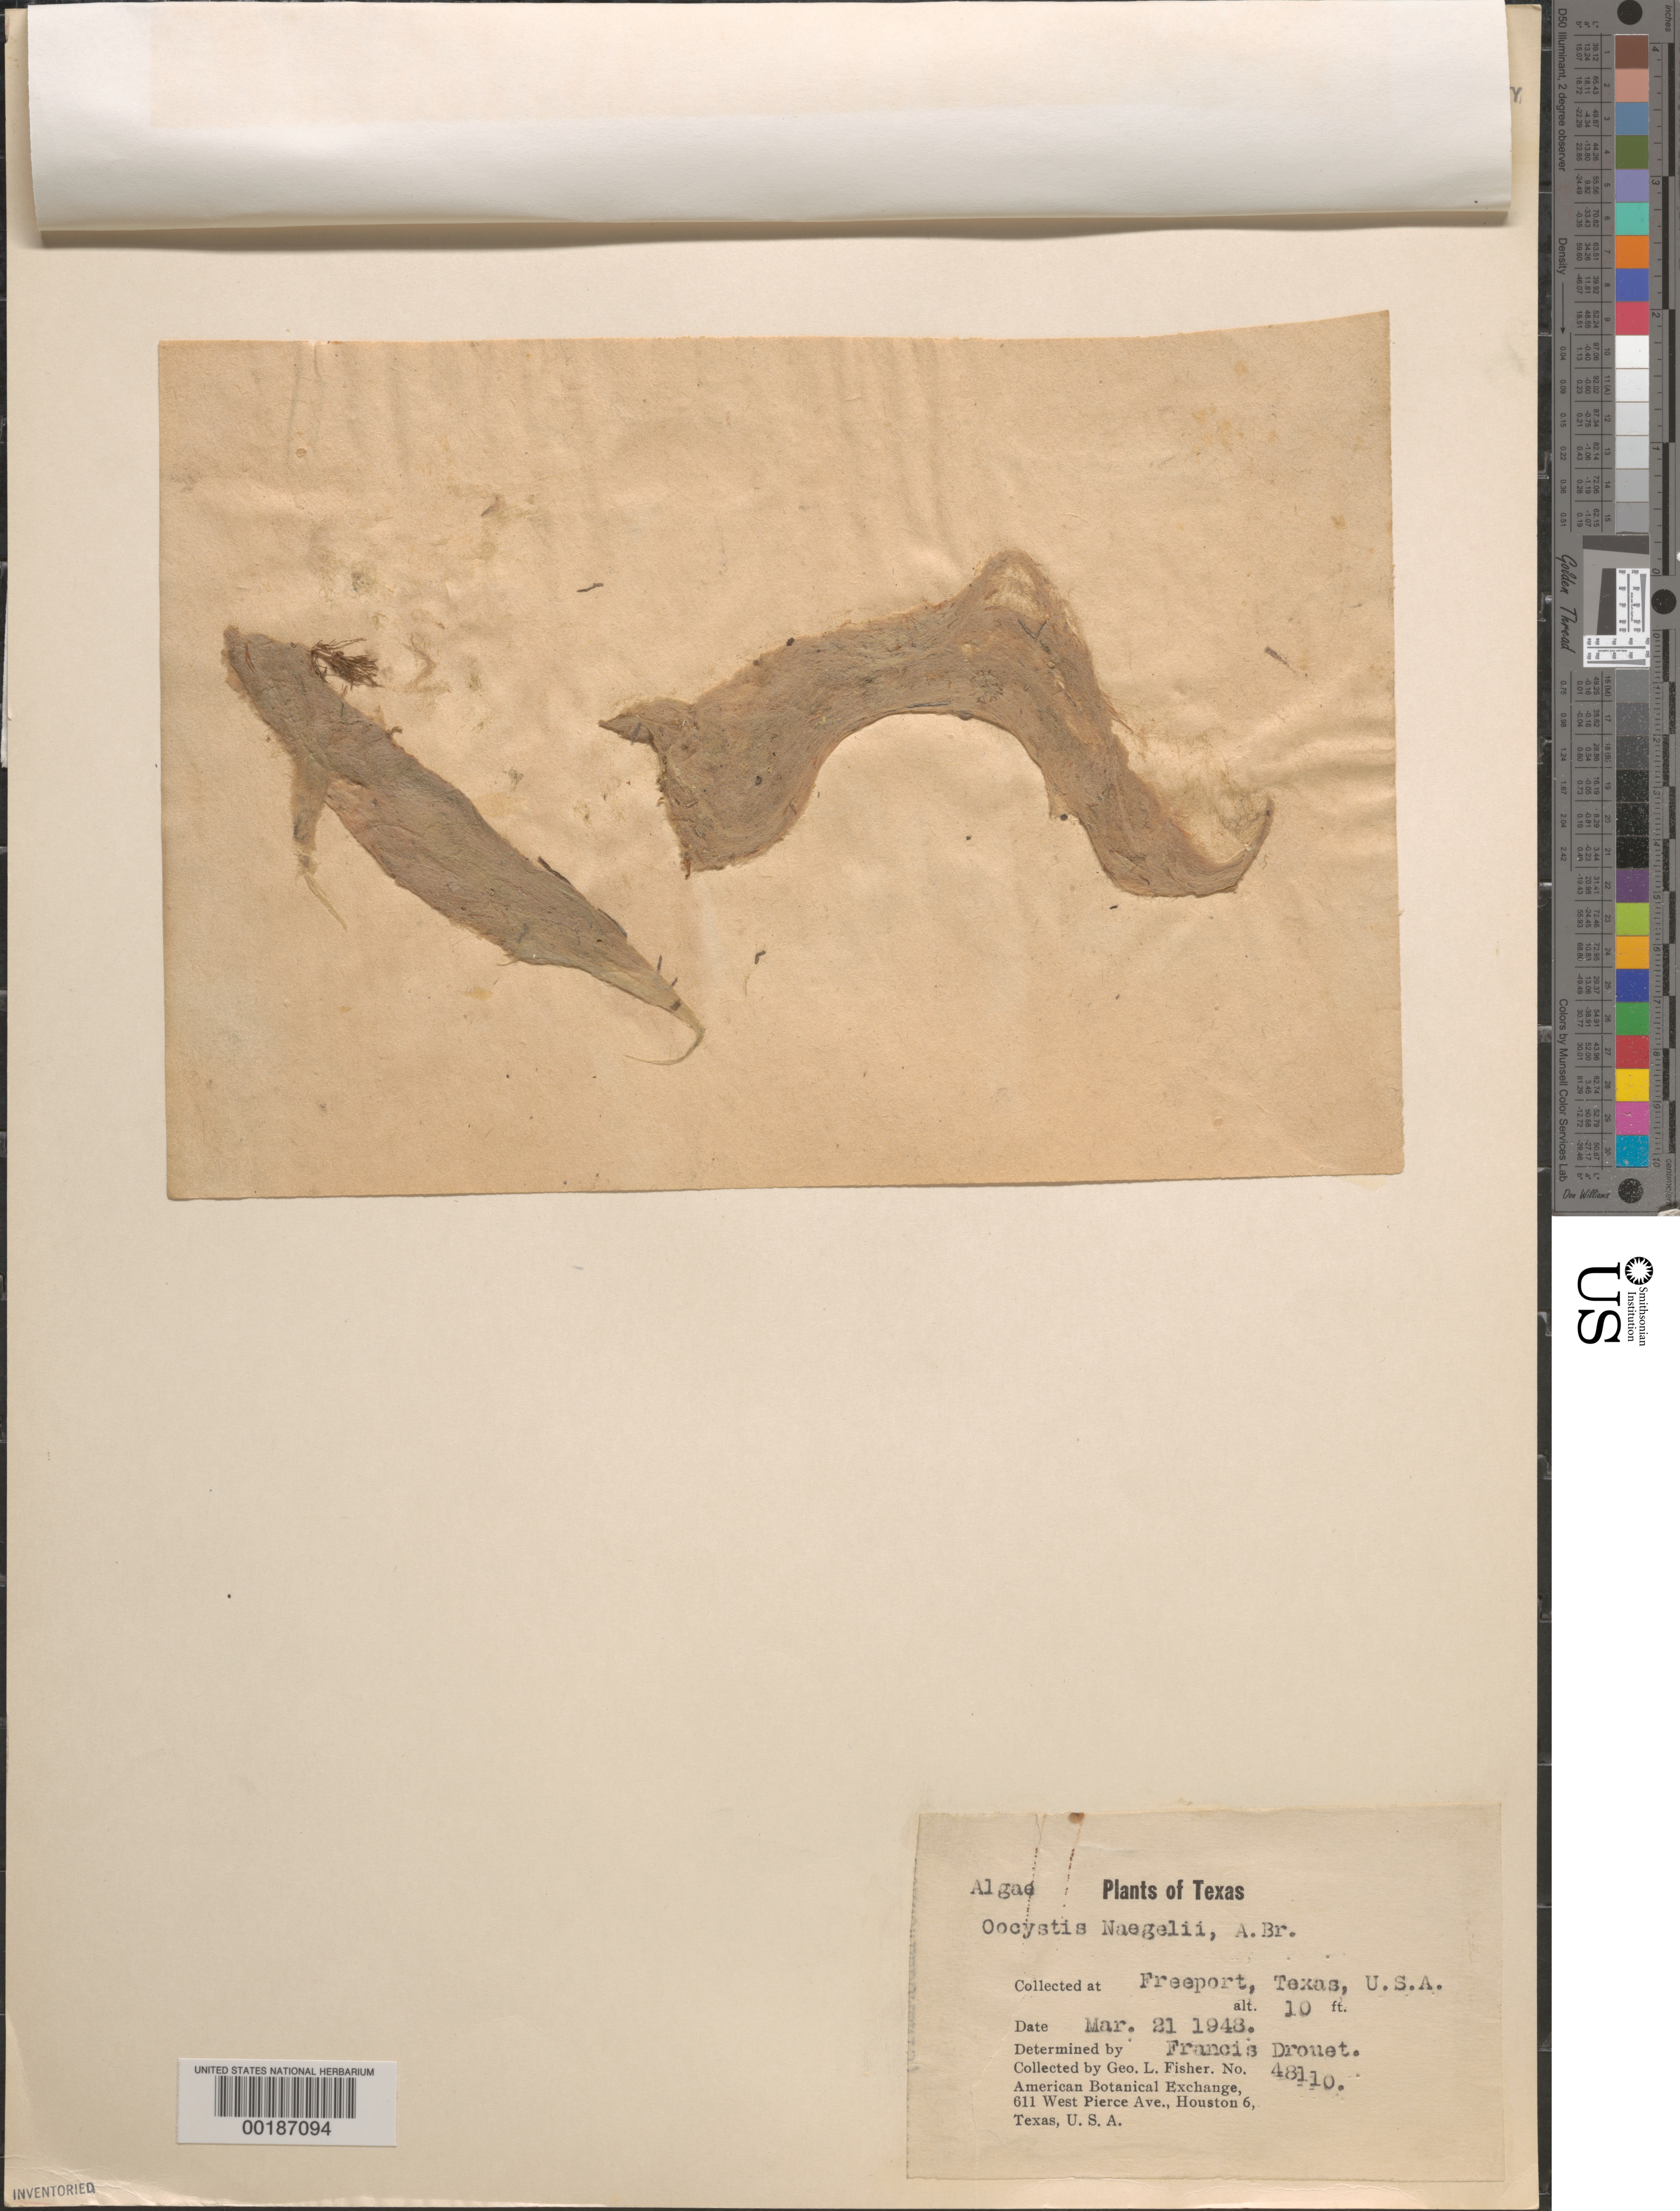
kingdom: Plantae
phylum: Chlorophyta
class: Trebouxiophyceae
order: Oocystales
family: Oocystaceae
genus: Oocystis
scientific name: Oocystis naegelii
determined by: Drouet, F. E.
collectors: G. L. Fisher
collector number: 48110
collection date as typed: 21 Mar 1948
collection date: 1948-03-21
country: United States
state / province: Texas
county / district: Brazoria County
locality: Freeport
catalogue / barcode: US 19945